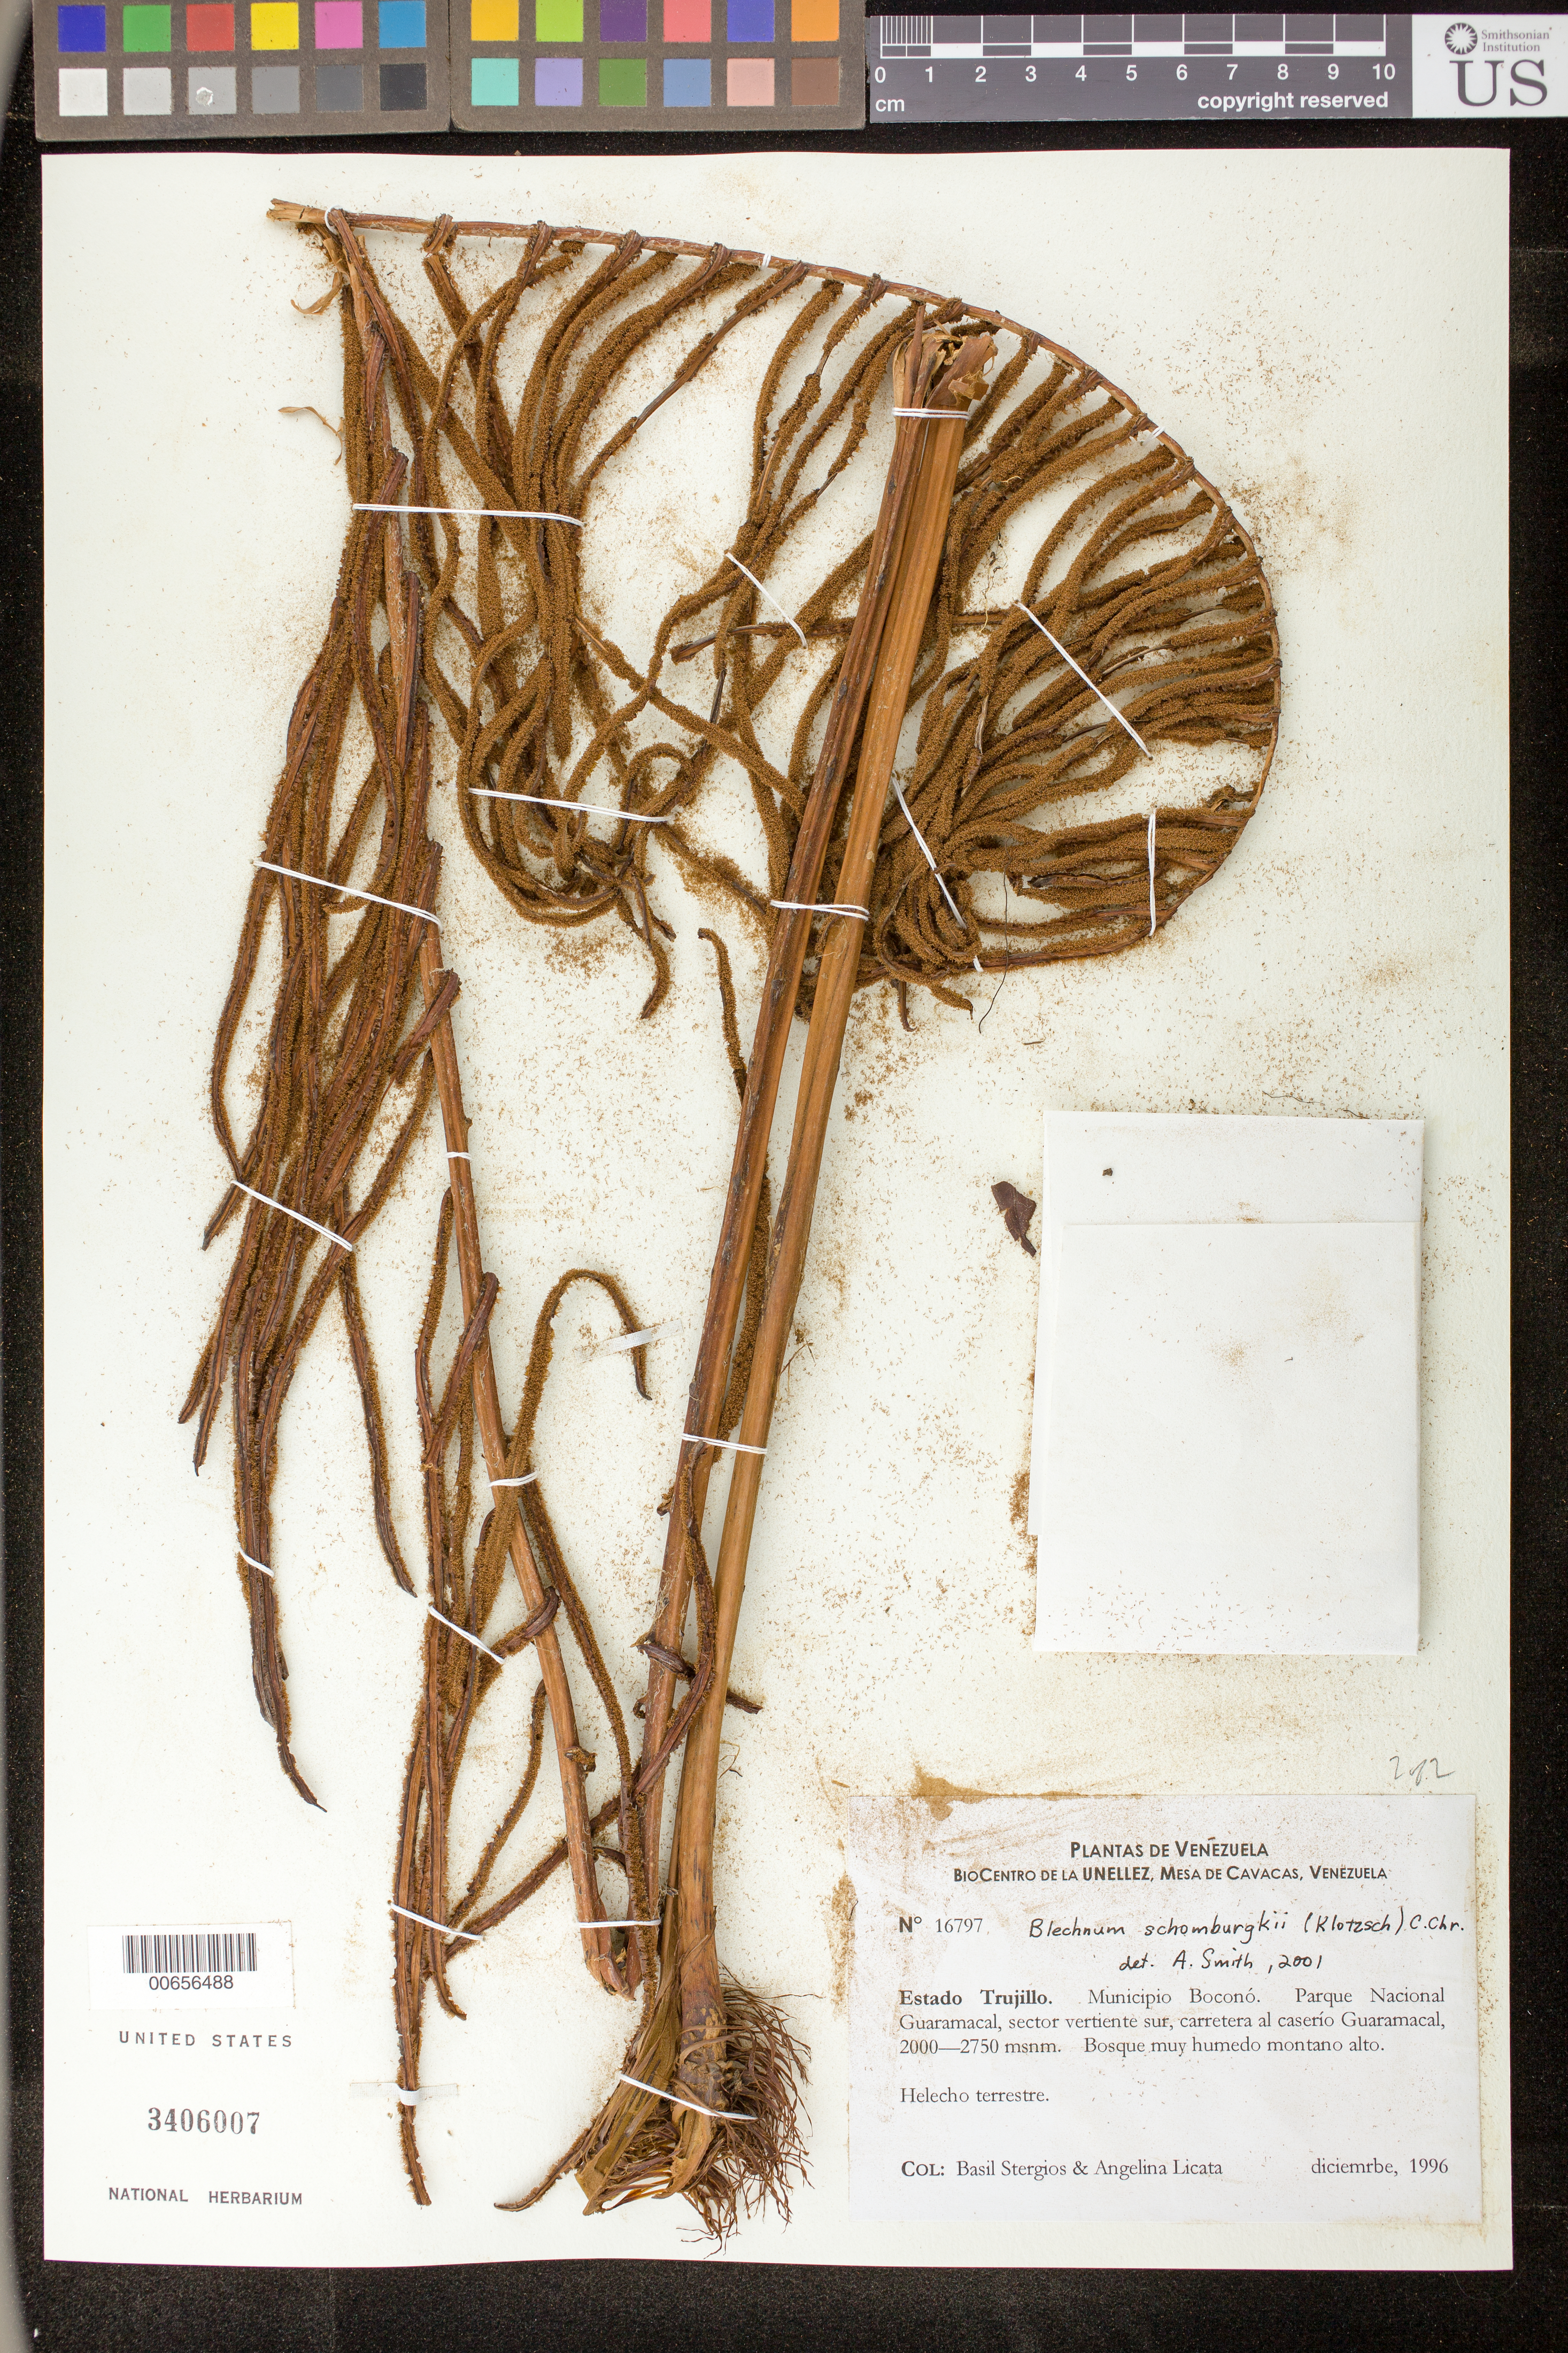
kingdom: Plantae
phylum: Tracheophyta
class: Polypodiopsida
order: Polypodiales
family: Blechnaceae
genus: Blechnum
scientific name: Blechnum schomburgkii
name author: (Klotzsch) C. Chr.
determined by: Smith, Alan R., (UC)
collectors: B. G. Stergios & A. Licata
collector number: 16797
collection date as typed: Dec 1996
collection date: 1996-12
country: Venezuela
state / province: Trujillo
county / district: Boconó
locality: Parque Nacional Guaramacal, vertiente S, carretera Guaramacal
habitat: Bosque muy húmedo montano alto.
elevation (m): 2000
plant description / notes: PORT, US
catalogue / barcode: US 3406007